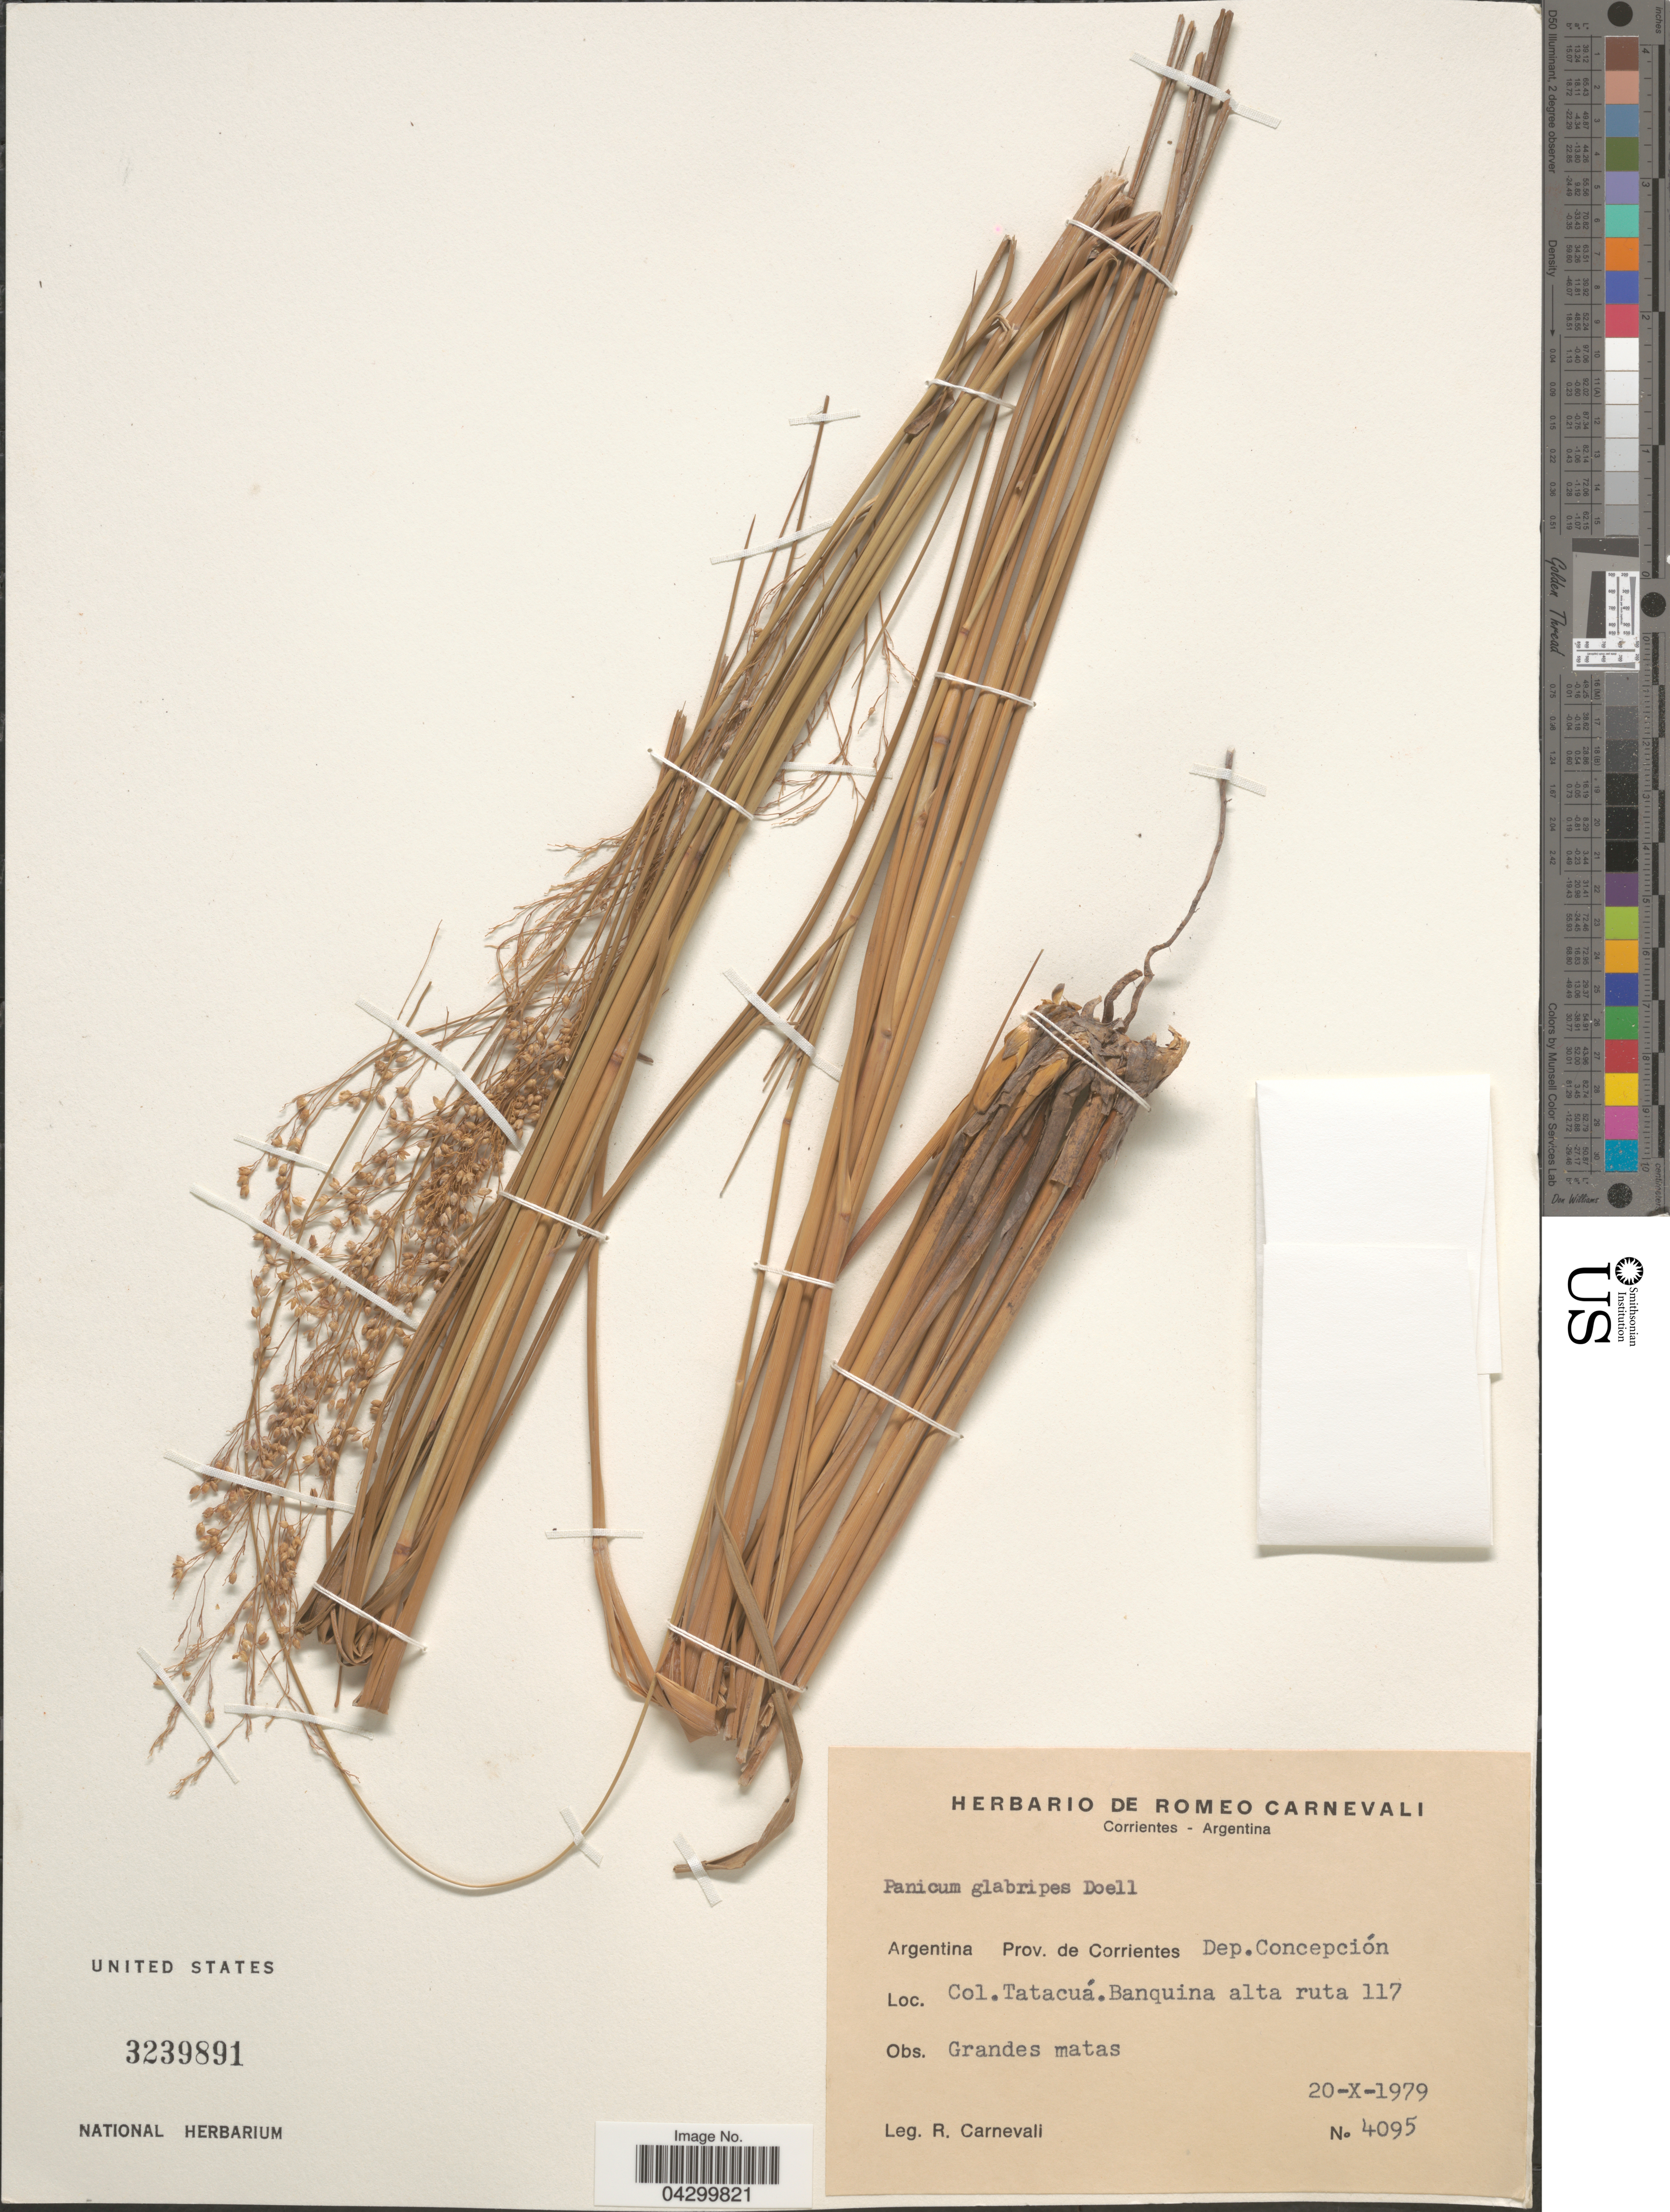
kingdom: Plantae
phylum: Tracheophyta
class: Liliopsida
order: Poales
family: Poaceae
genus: Panicum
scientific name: Panicum glabripes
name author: Döll in Mart.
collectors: R. Carnevali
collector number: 4095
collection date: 1979-10-20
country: Argentina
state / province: Corrientes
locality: Dep. Concepción. Col. Tatacuá. Banquina alta ruta 117.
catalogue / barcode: US 3239891